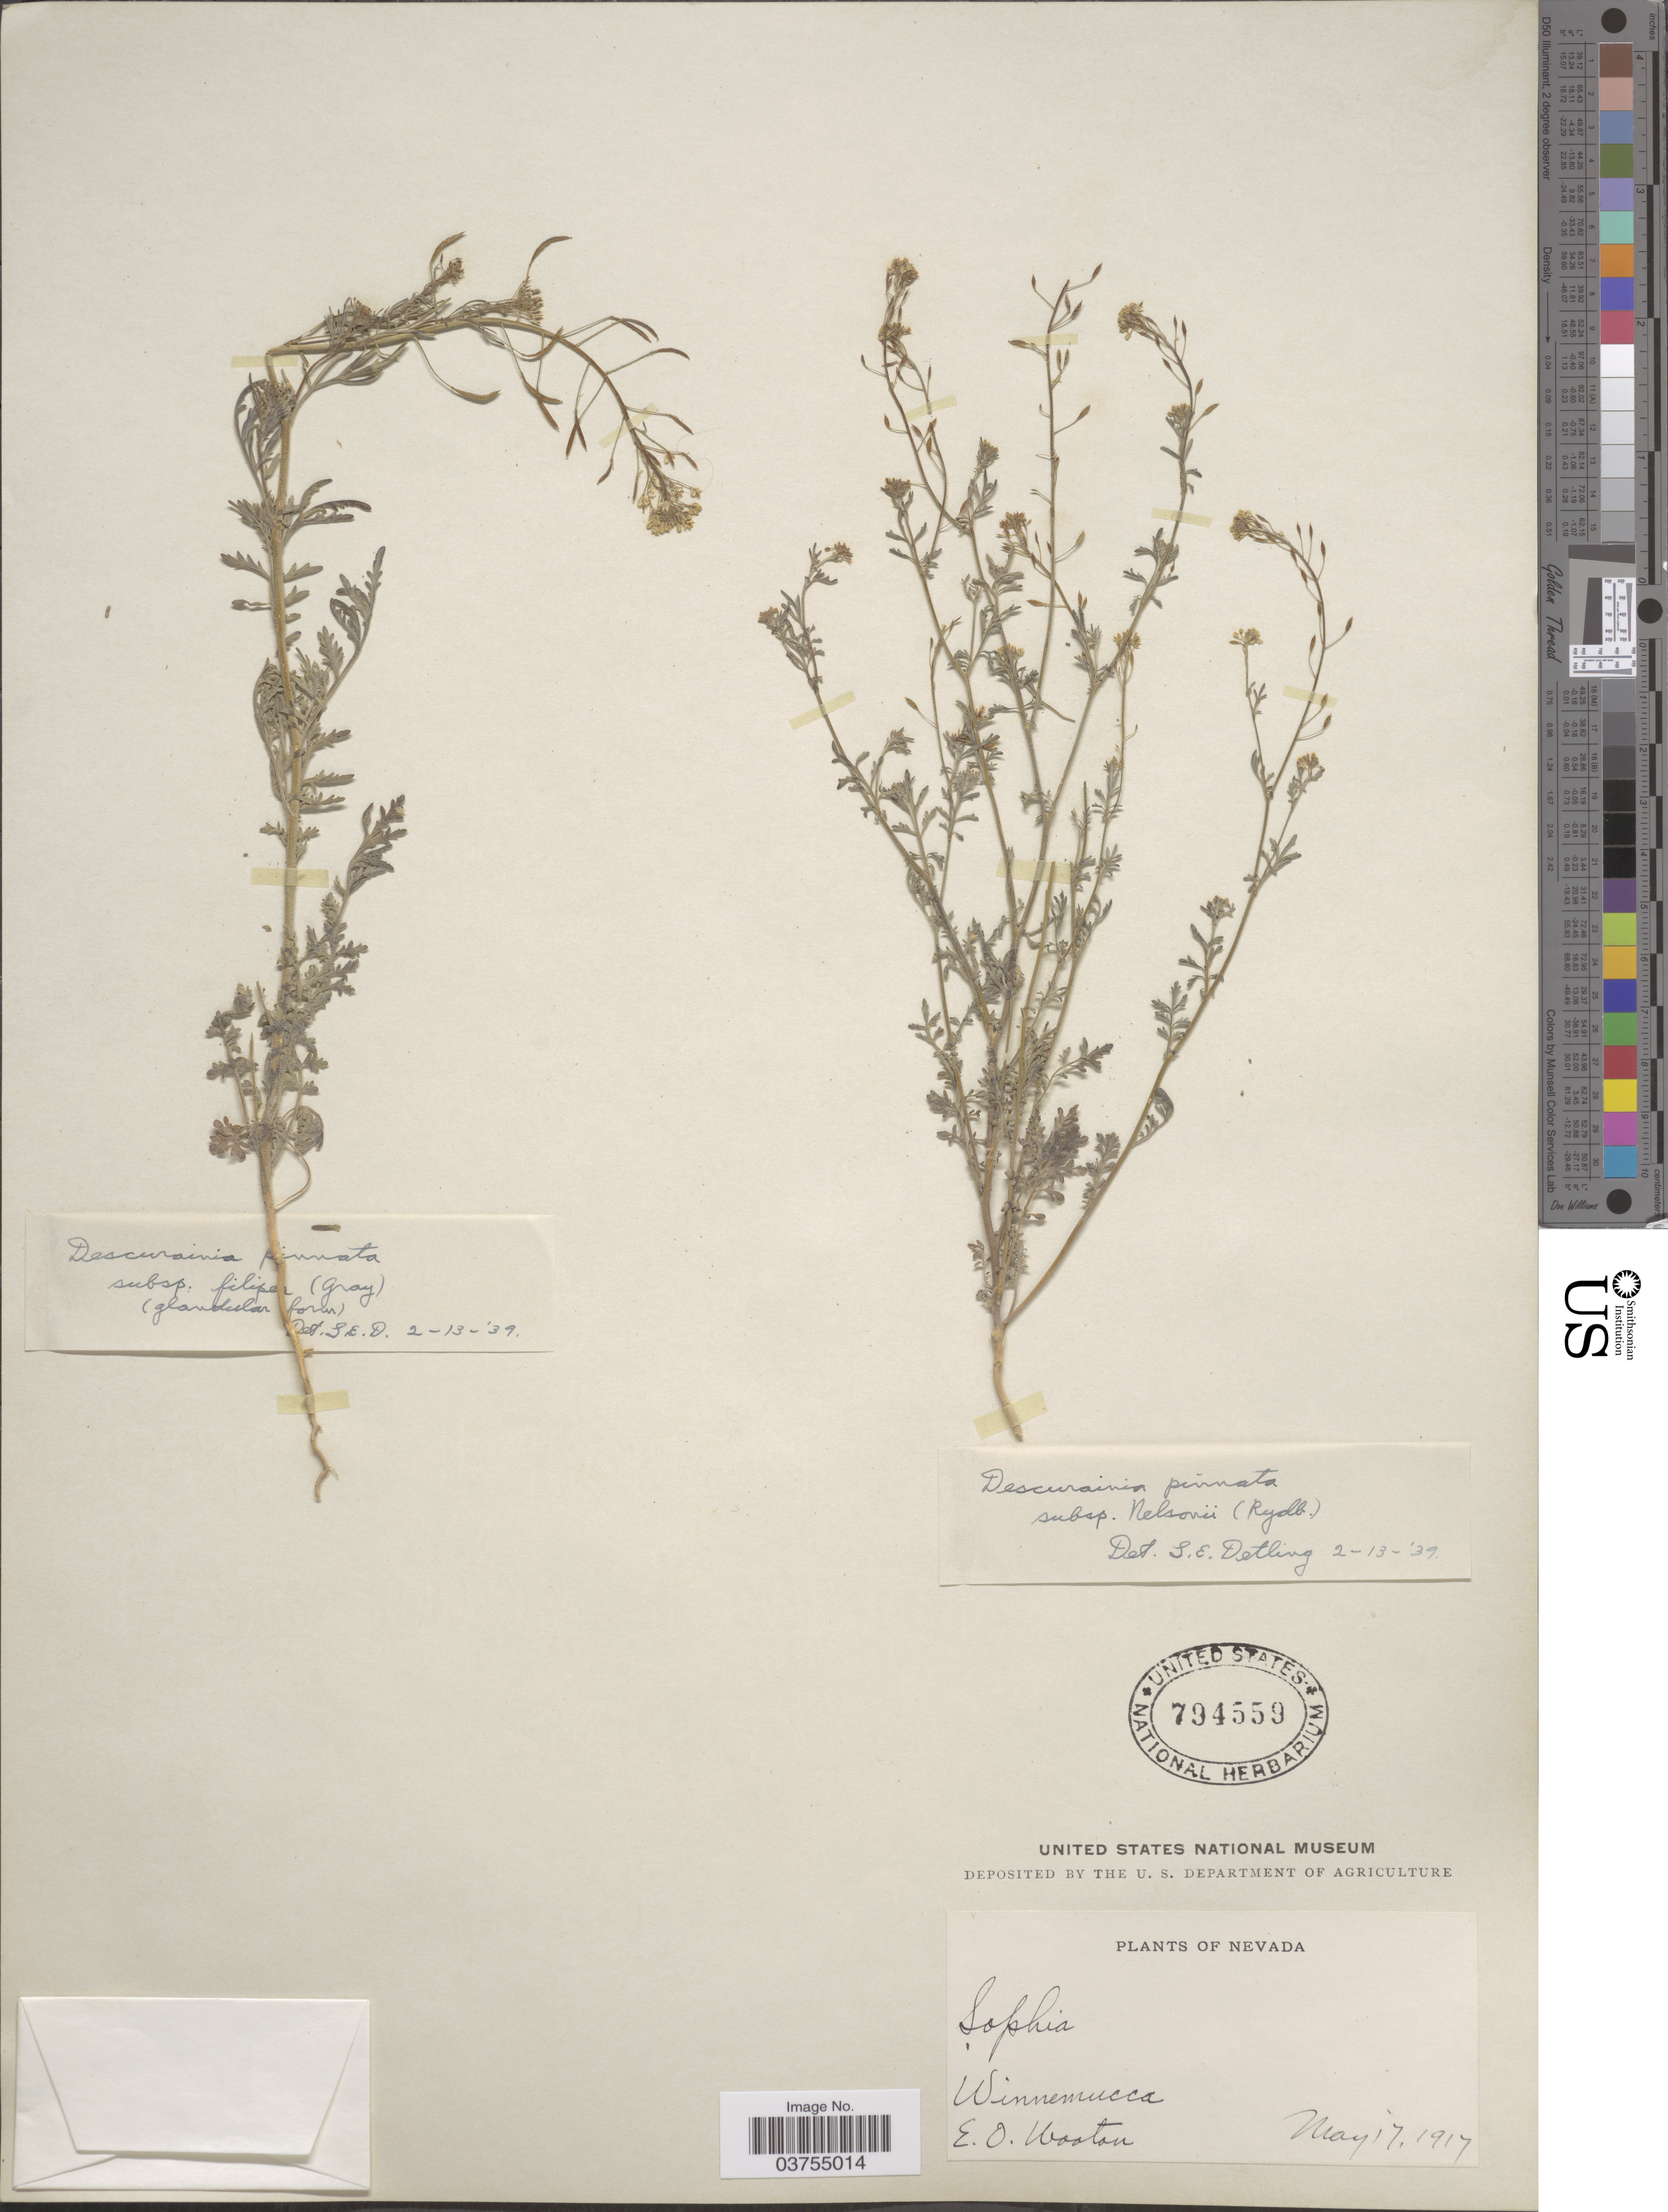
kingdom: Plantae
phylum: Tracheophyta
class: Magnoliopsida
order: Brassicales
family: Brassicaceae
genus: Descurainia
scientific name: Descurainia pinnata subsp. nelsonii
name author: (Rydb.) M. Peck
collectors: E. O. Wooton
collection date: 1917-05-17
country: United States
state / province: Nevada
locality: Winnemucca.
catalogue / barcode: US 794559